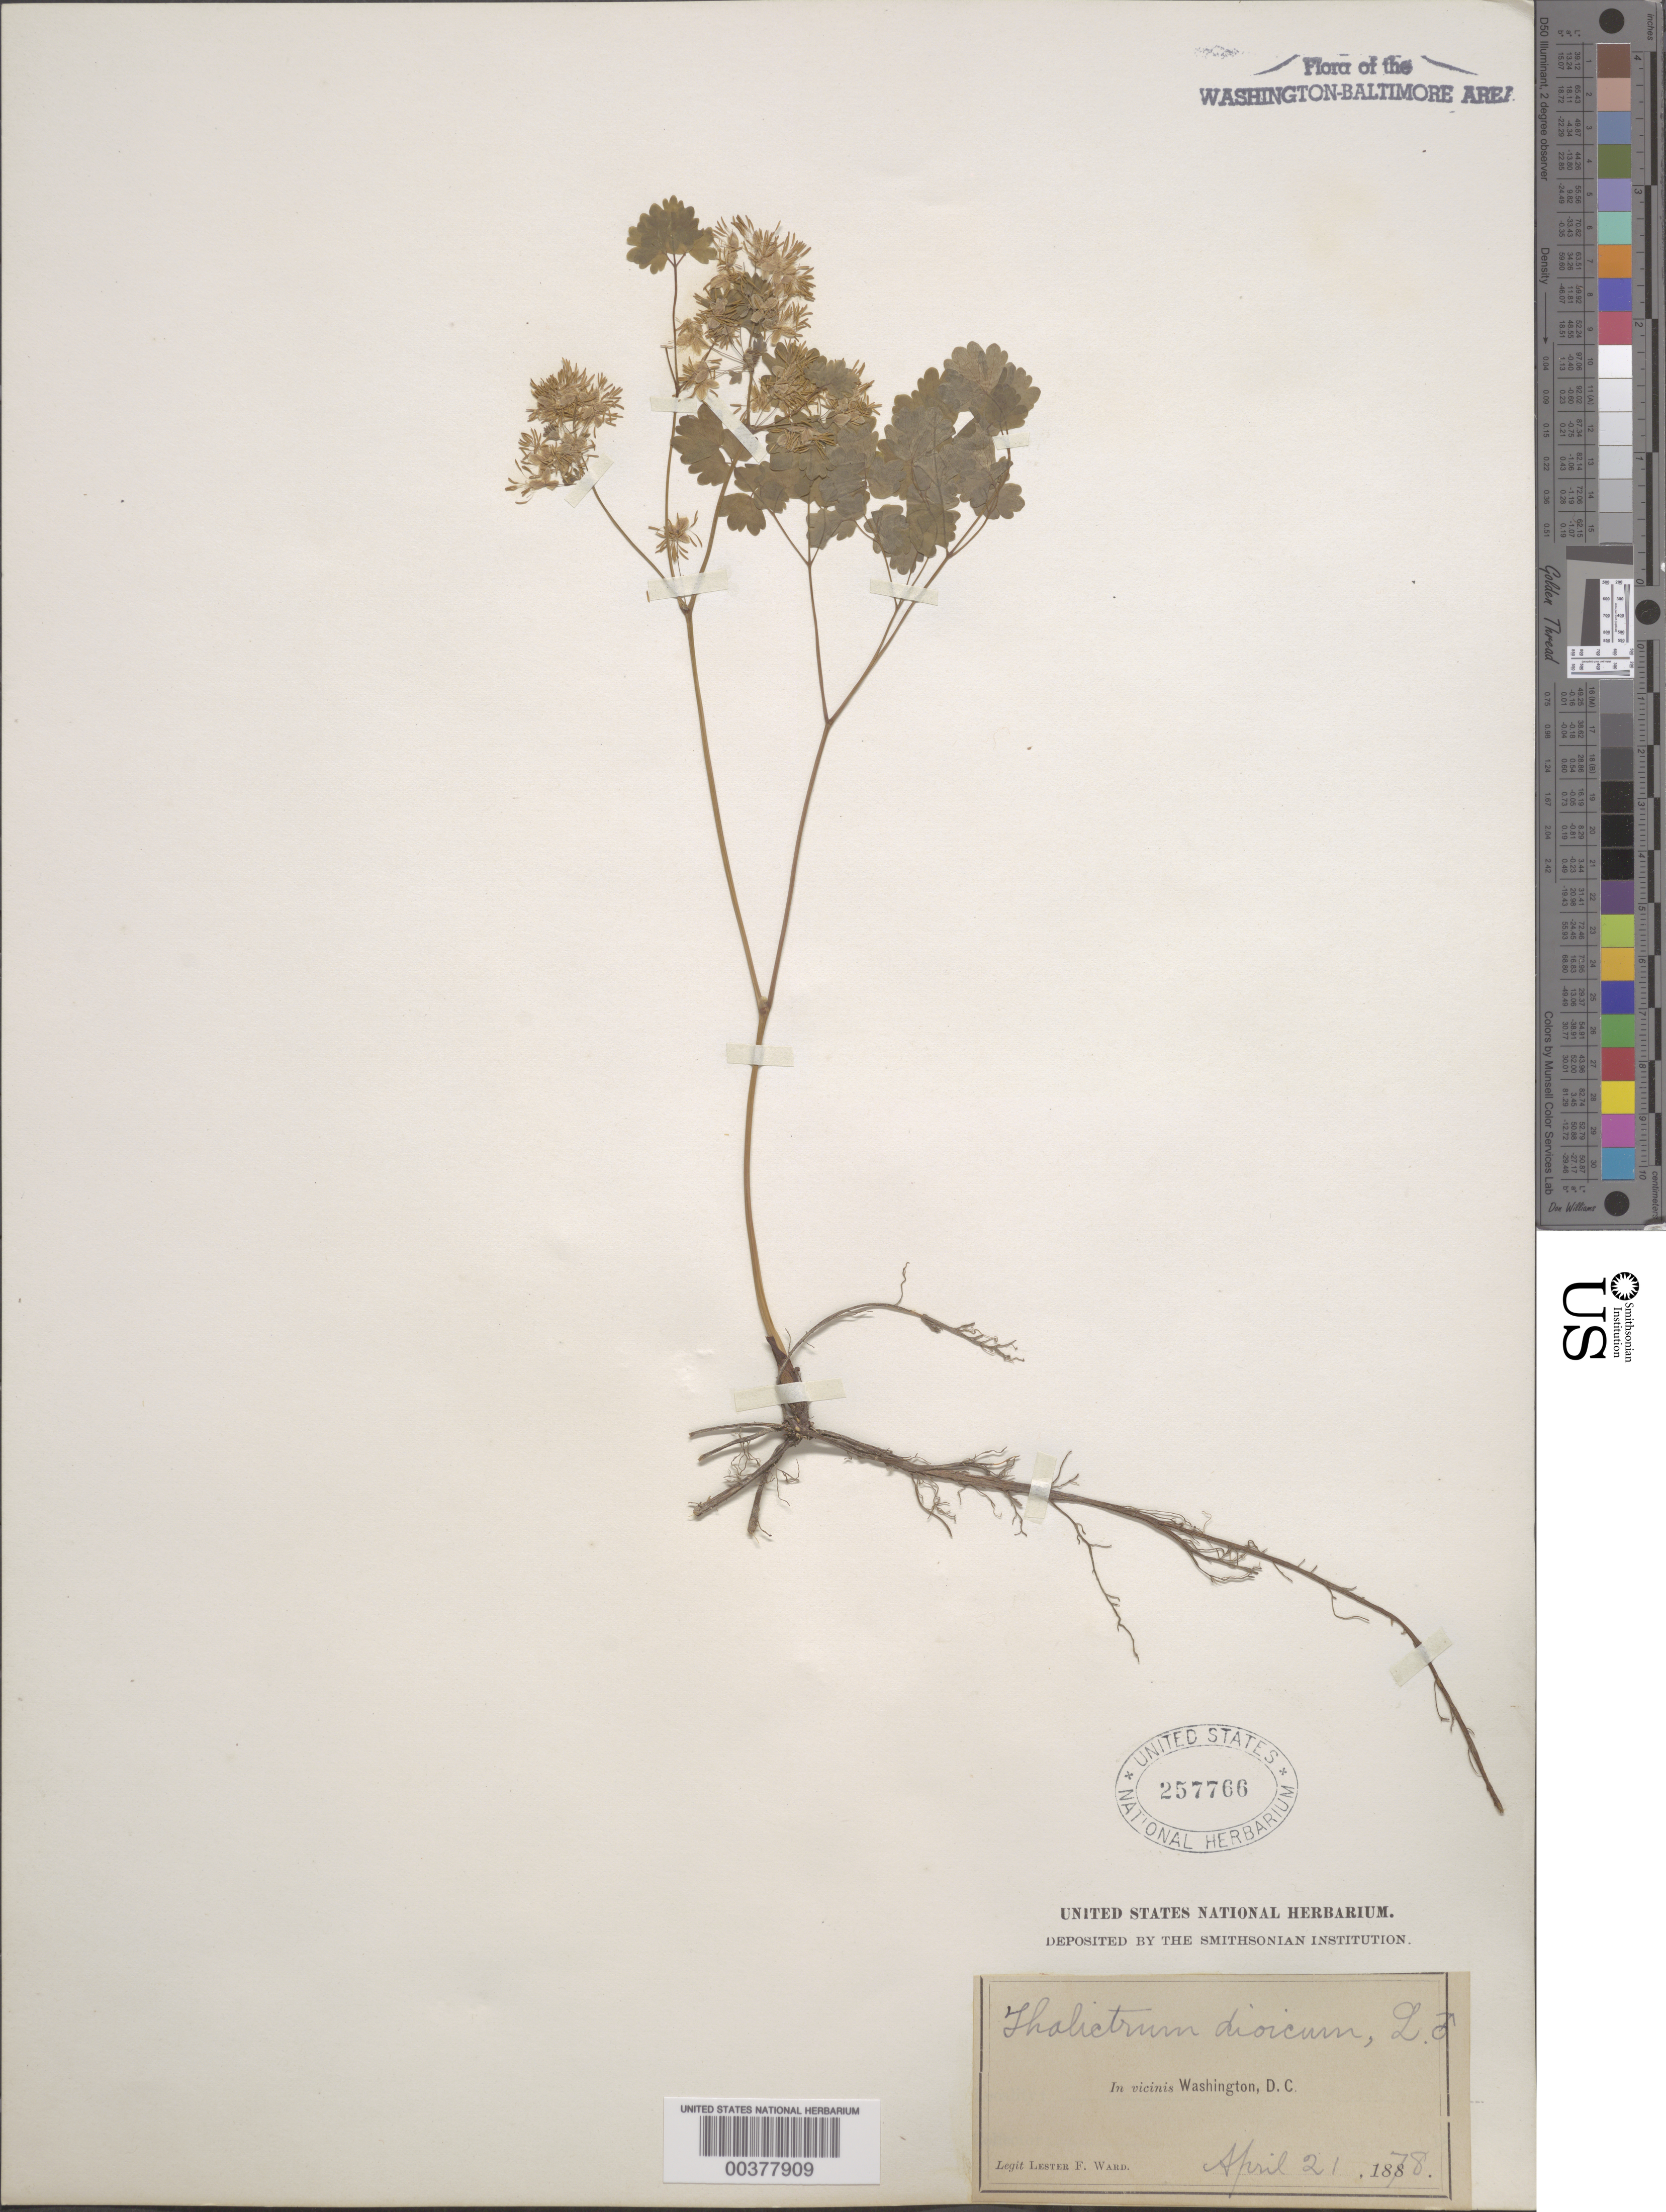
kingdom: Plantae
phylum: Tracheophyta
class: Magnoliopsida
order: Ranunculales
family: Ranunculaceae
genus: Thalictrum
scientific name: Thalictrum dioicum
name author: L.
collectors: L. F. Ward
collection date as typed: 21 Apr 1878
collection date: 1878-04-21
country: United States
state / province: District of Columbia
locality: Washington DC area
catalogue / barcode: US 257766